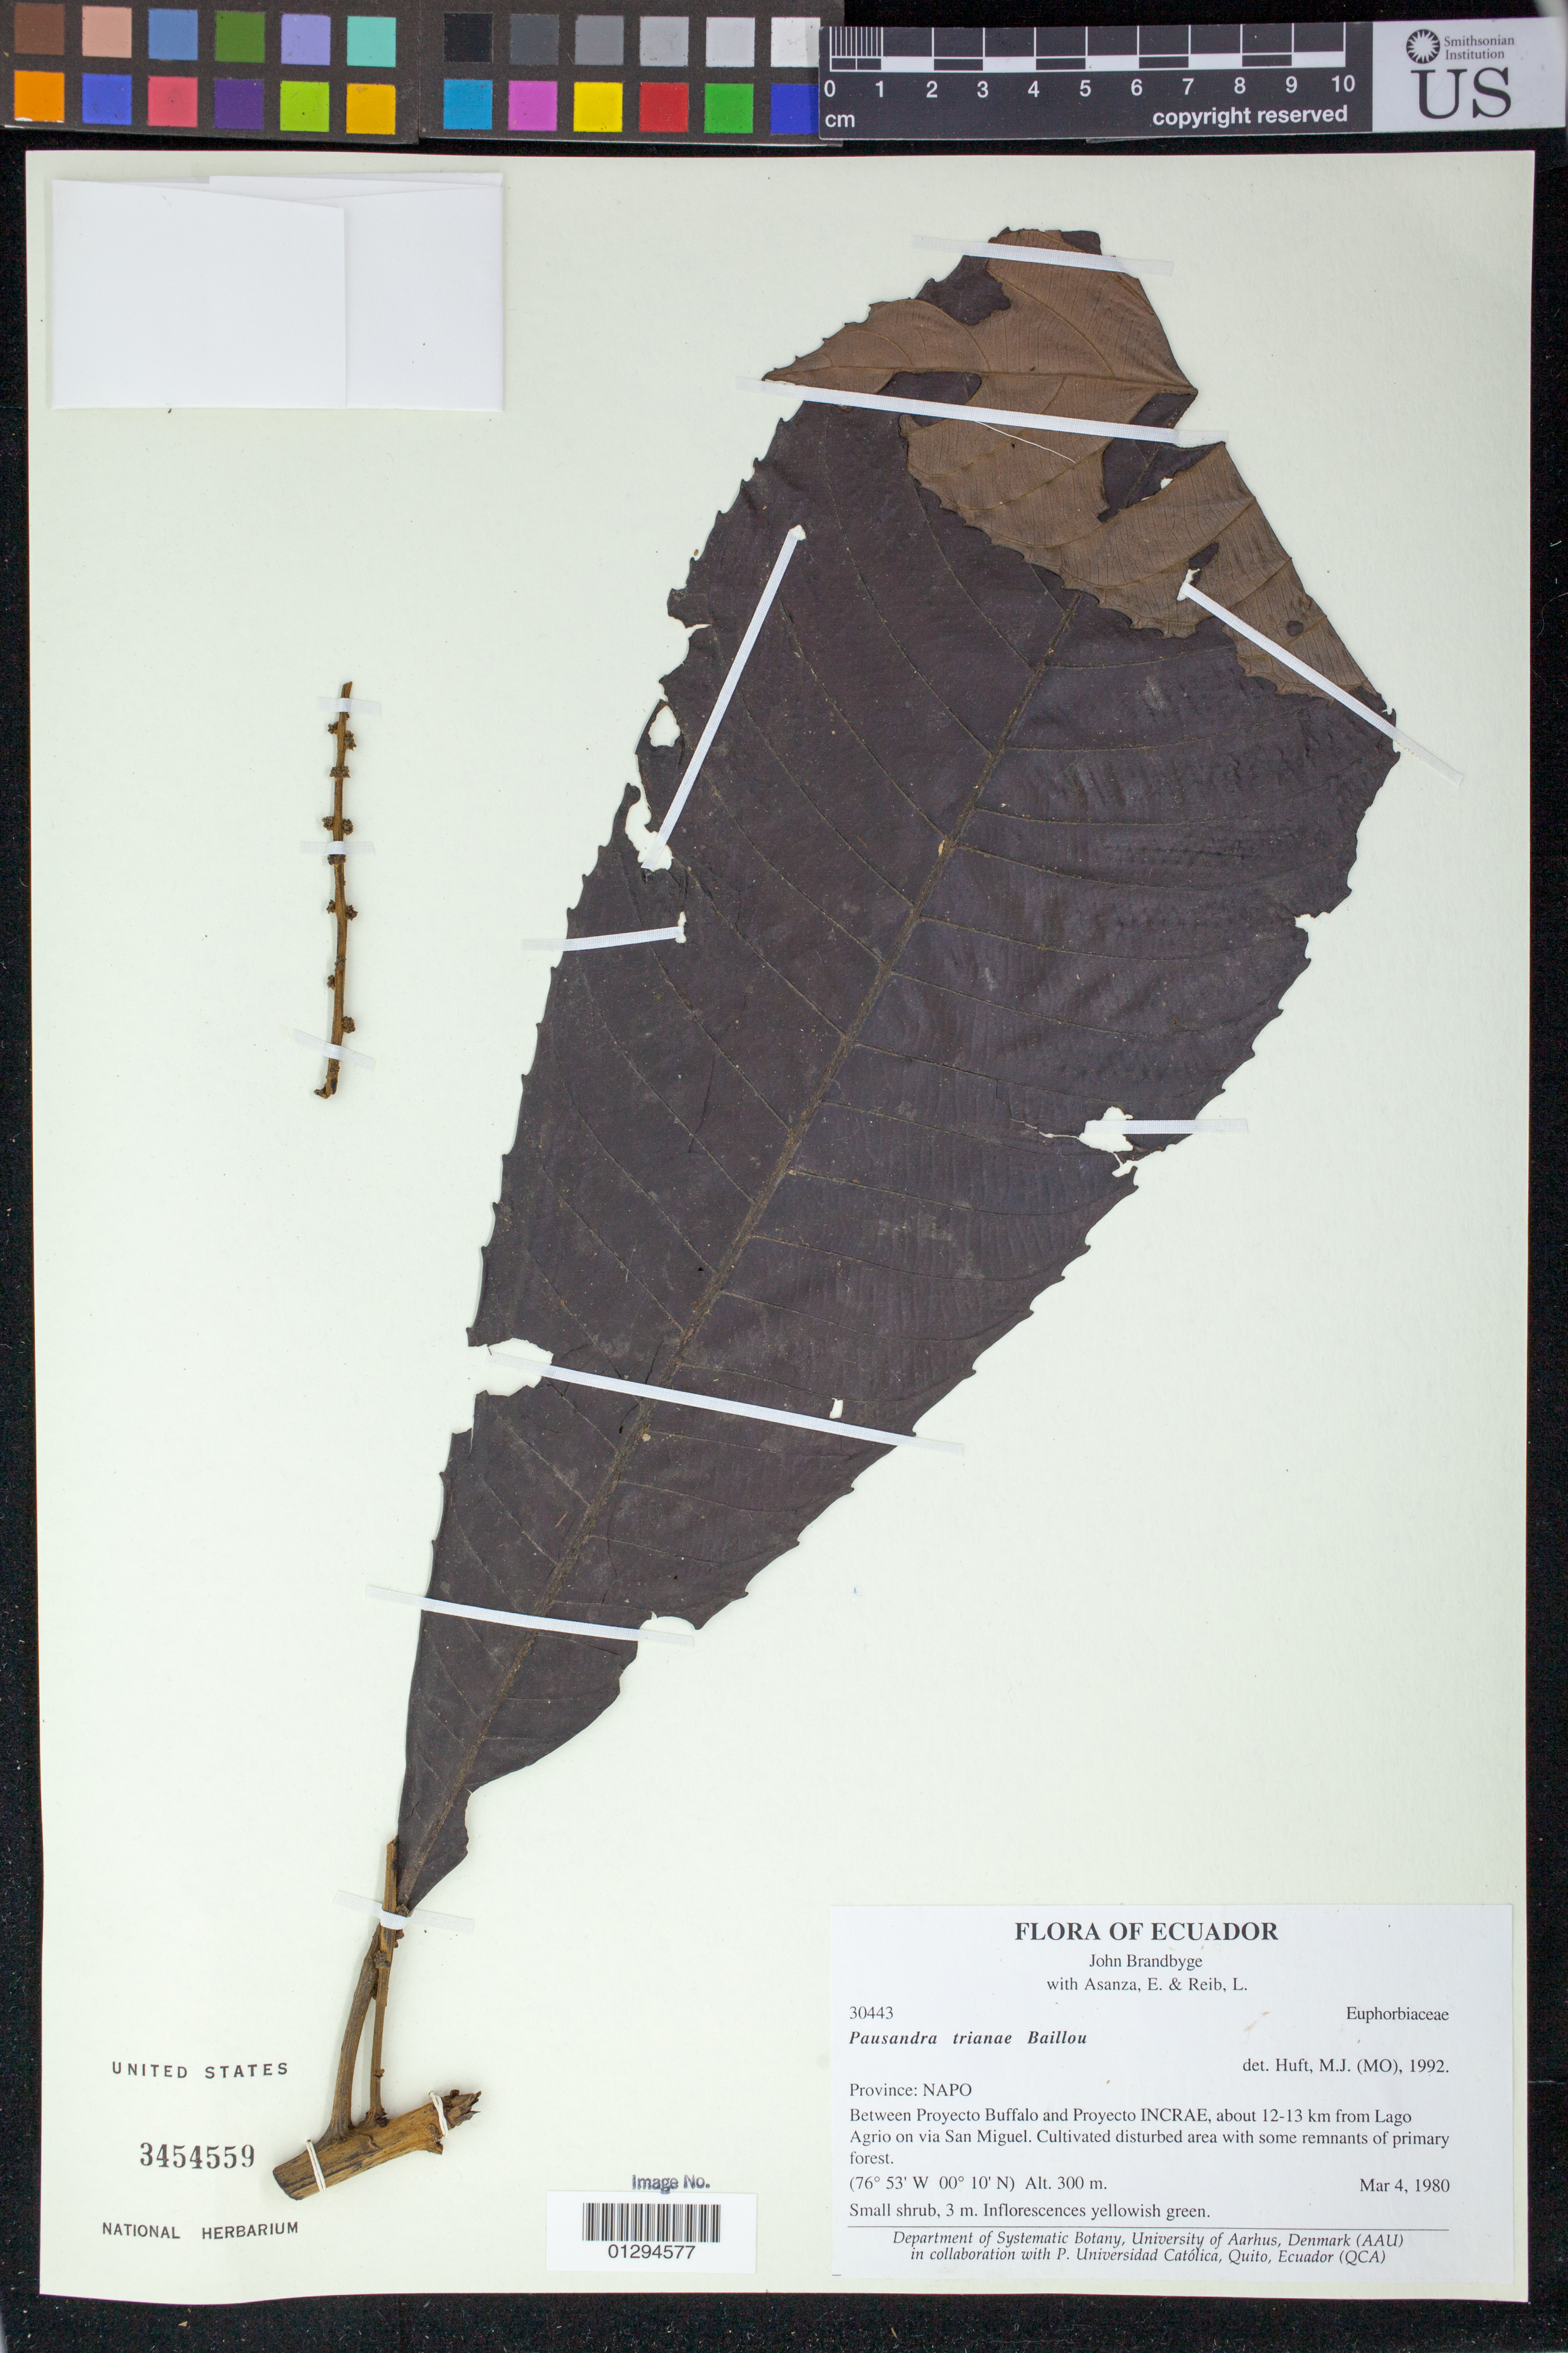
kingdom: Plantae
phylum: Tracheophyta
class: Magnoliopsida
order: Malpighiales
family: Euphorbiaceae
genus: Pausandra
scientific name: Pausandra trianae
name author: (Müll. Arg.) Baill.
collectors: J. Brandbyge, E. Asanza & L. Reib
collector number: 30443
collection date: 1980-03-04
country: Ecuador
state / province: Napo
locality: Between Proyecto Buffalo and Proyecto INCRAE, about 12-13 km from Lago Agrio on via San Miguel.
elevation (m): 300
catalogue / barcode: US 3454559